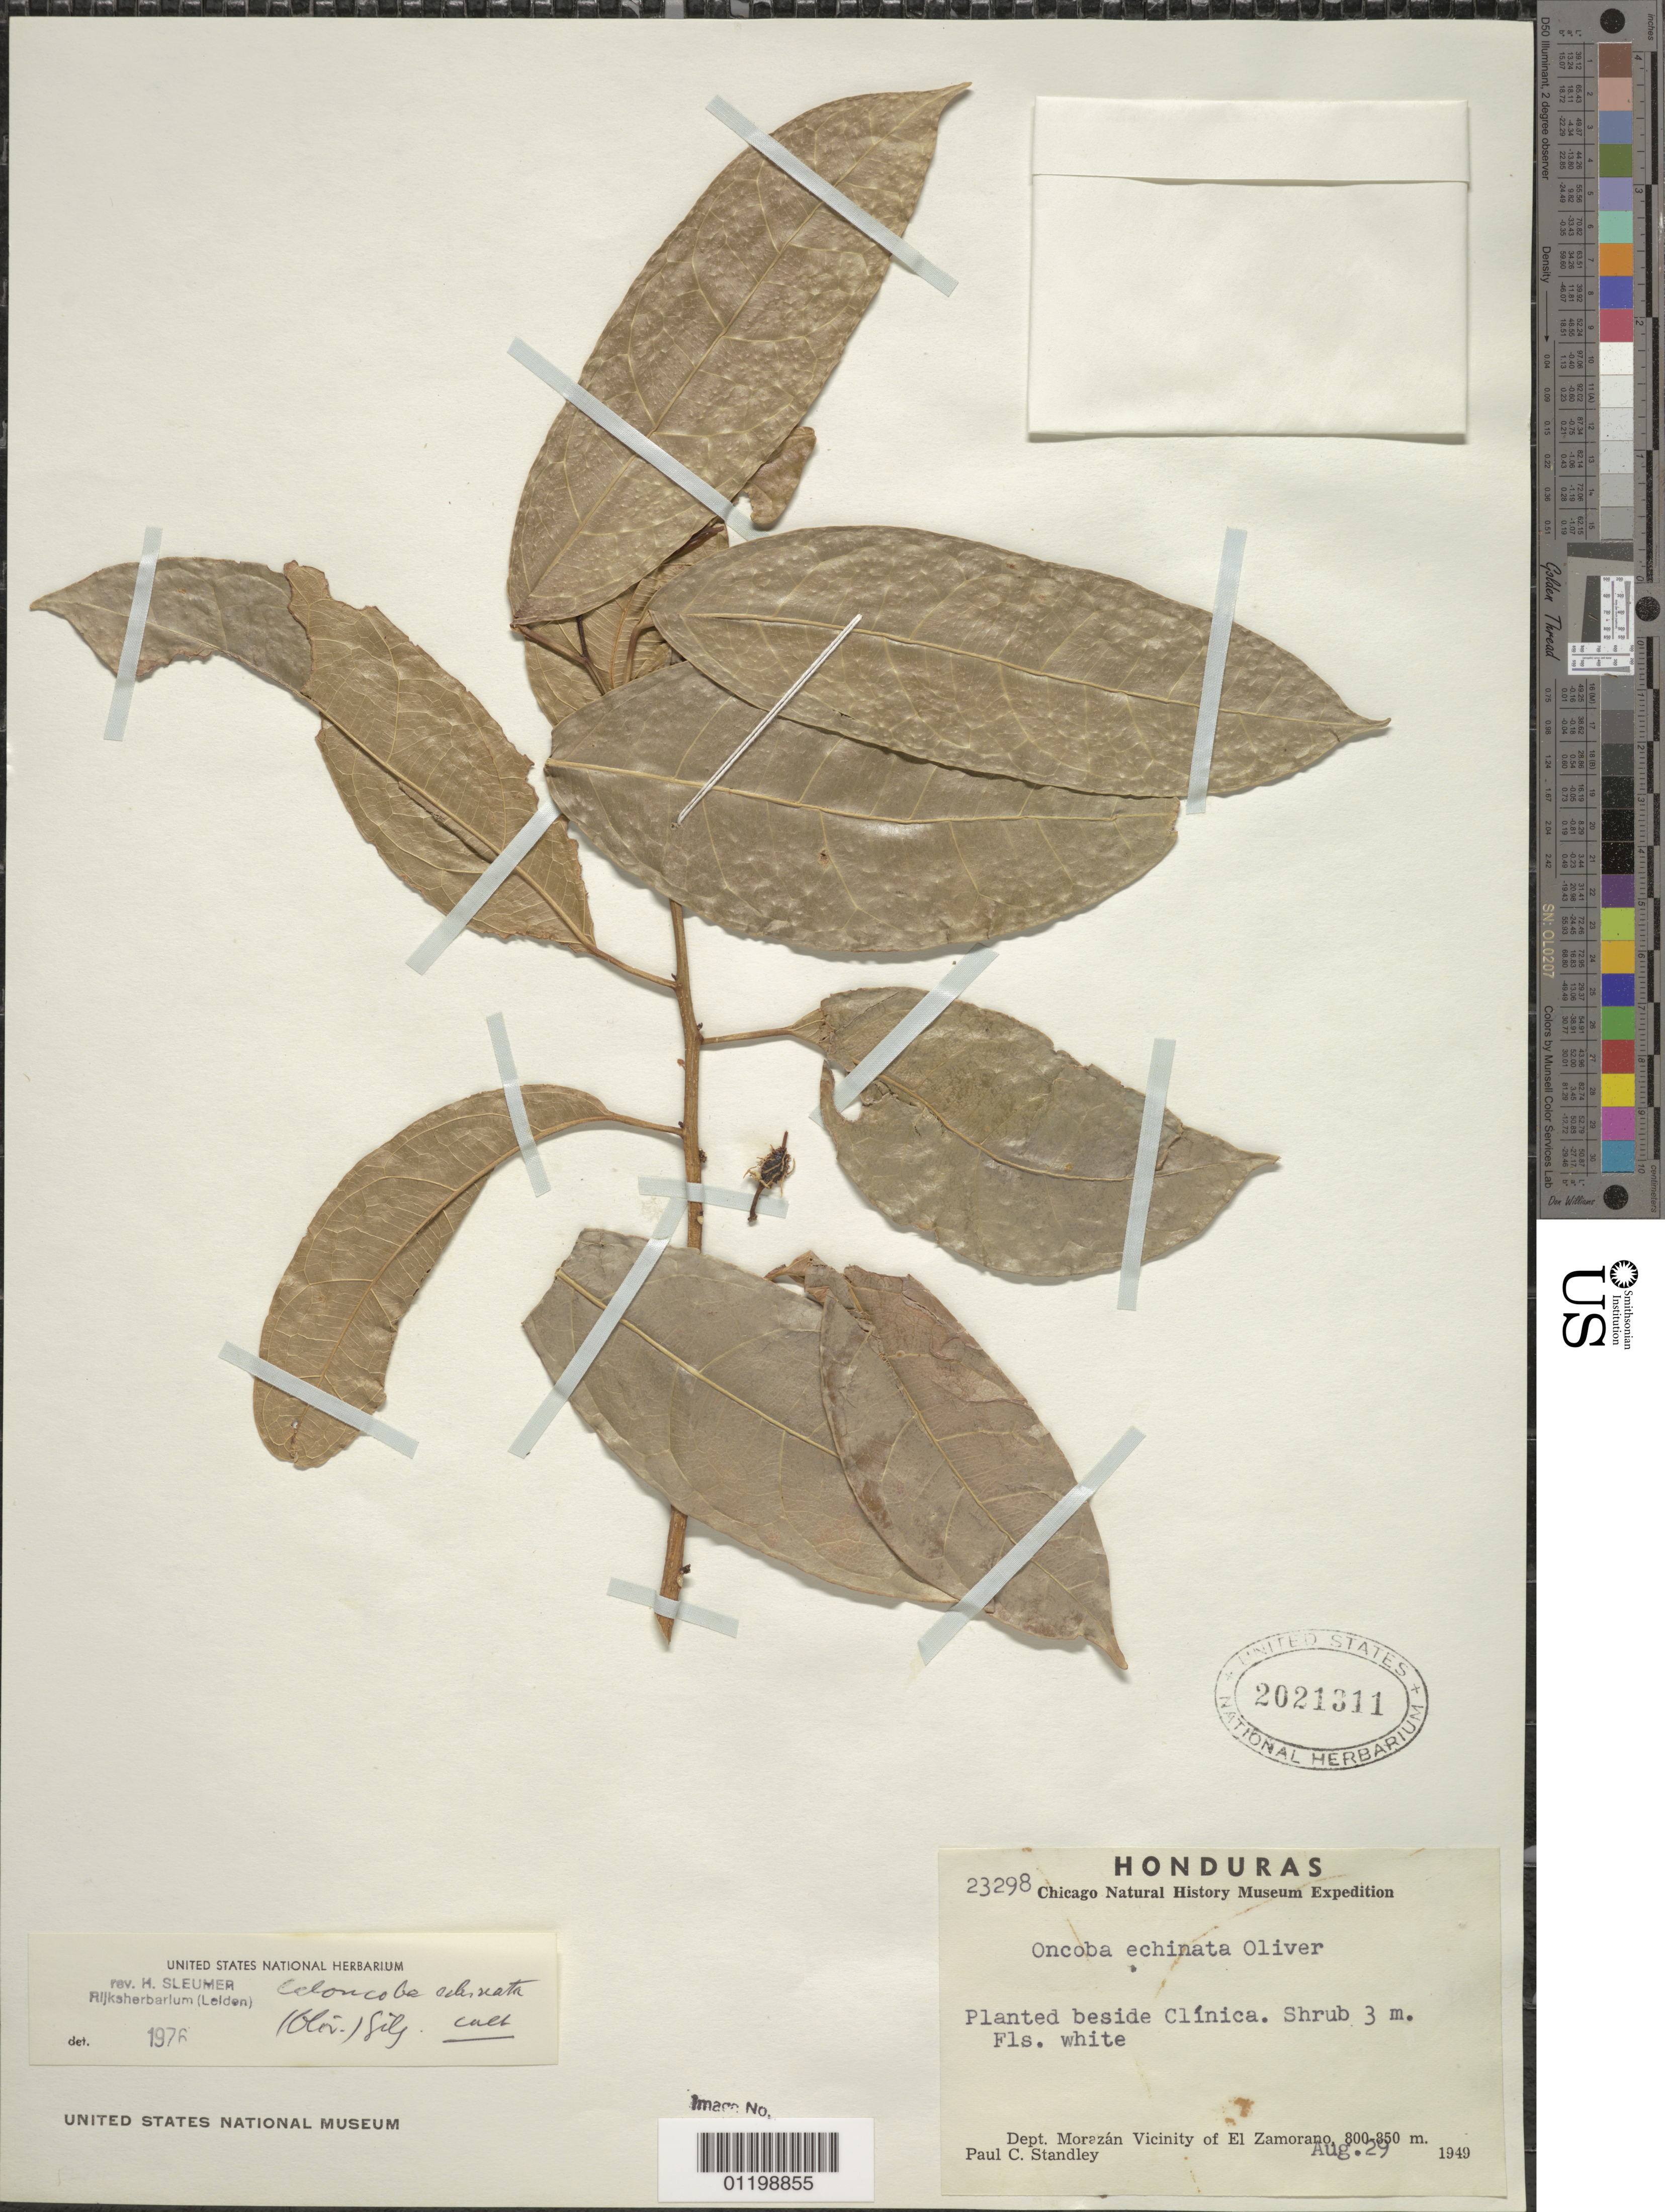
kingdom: Plantae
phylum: Tracheophyta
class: Magnoliopsida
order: Malpighiales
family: Achariaceae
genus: Caloncoba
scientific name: Caloncoba echinata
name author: (Oliv.) Gilg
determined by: Sleumer, H. O.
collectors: P. C. Standley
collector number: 23298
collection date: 1949-08-29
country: Honduras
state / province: Fco. Morazán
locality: Vicinity of El Zamorano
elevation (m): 800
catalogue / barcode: US 2021311